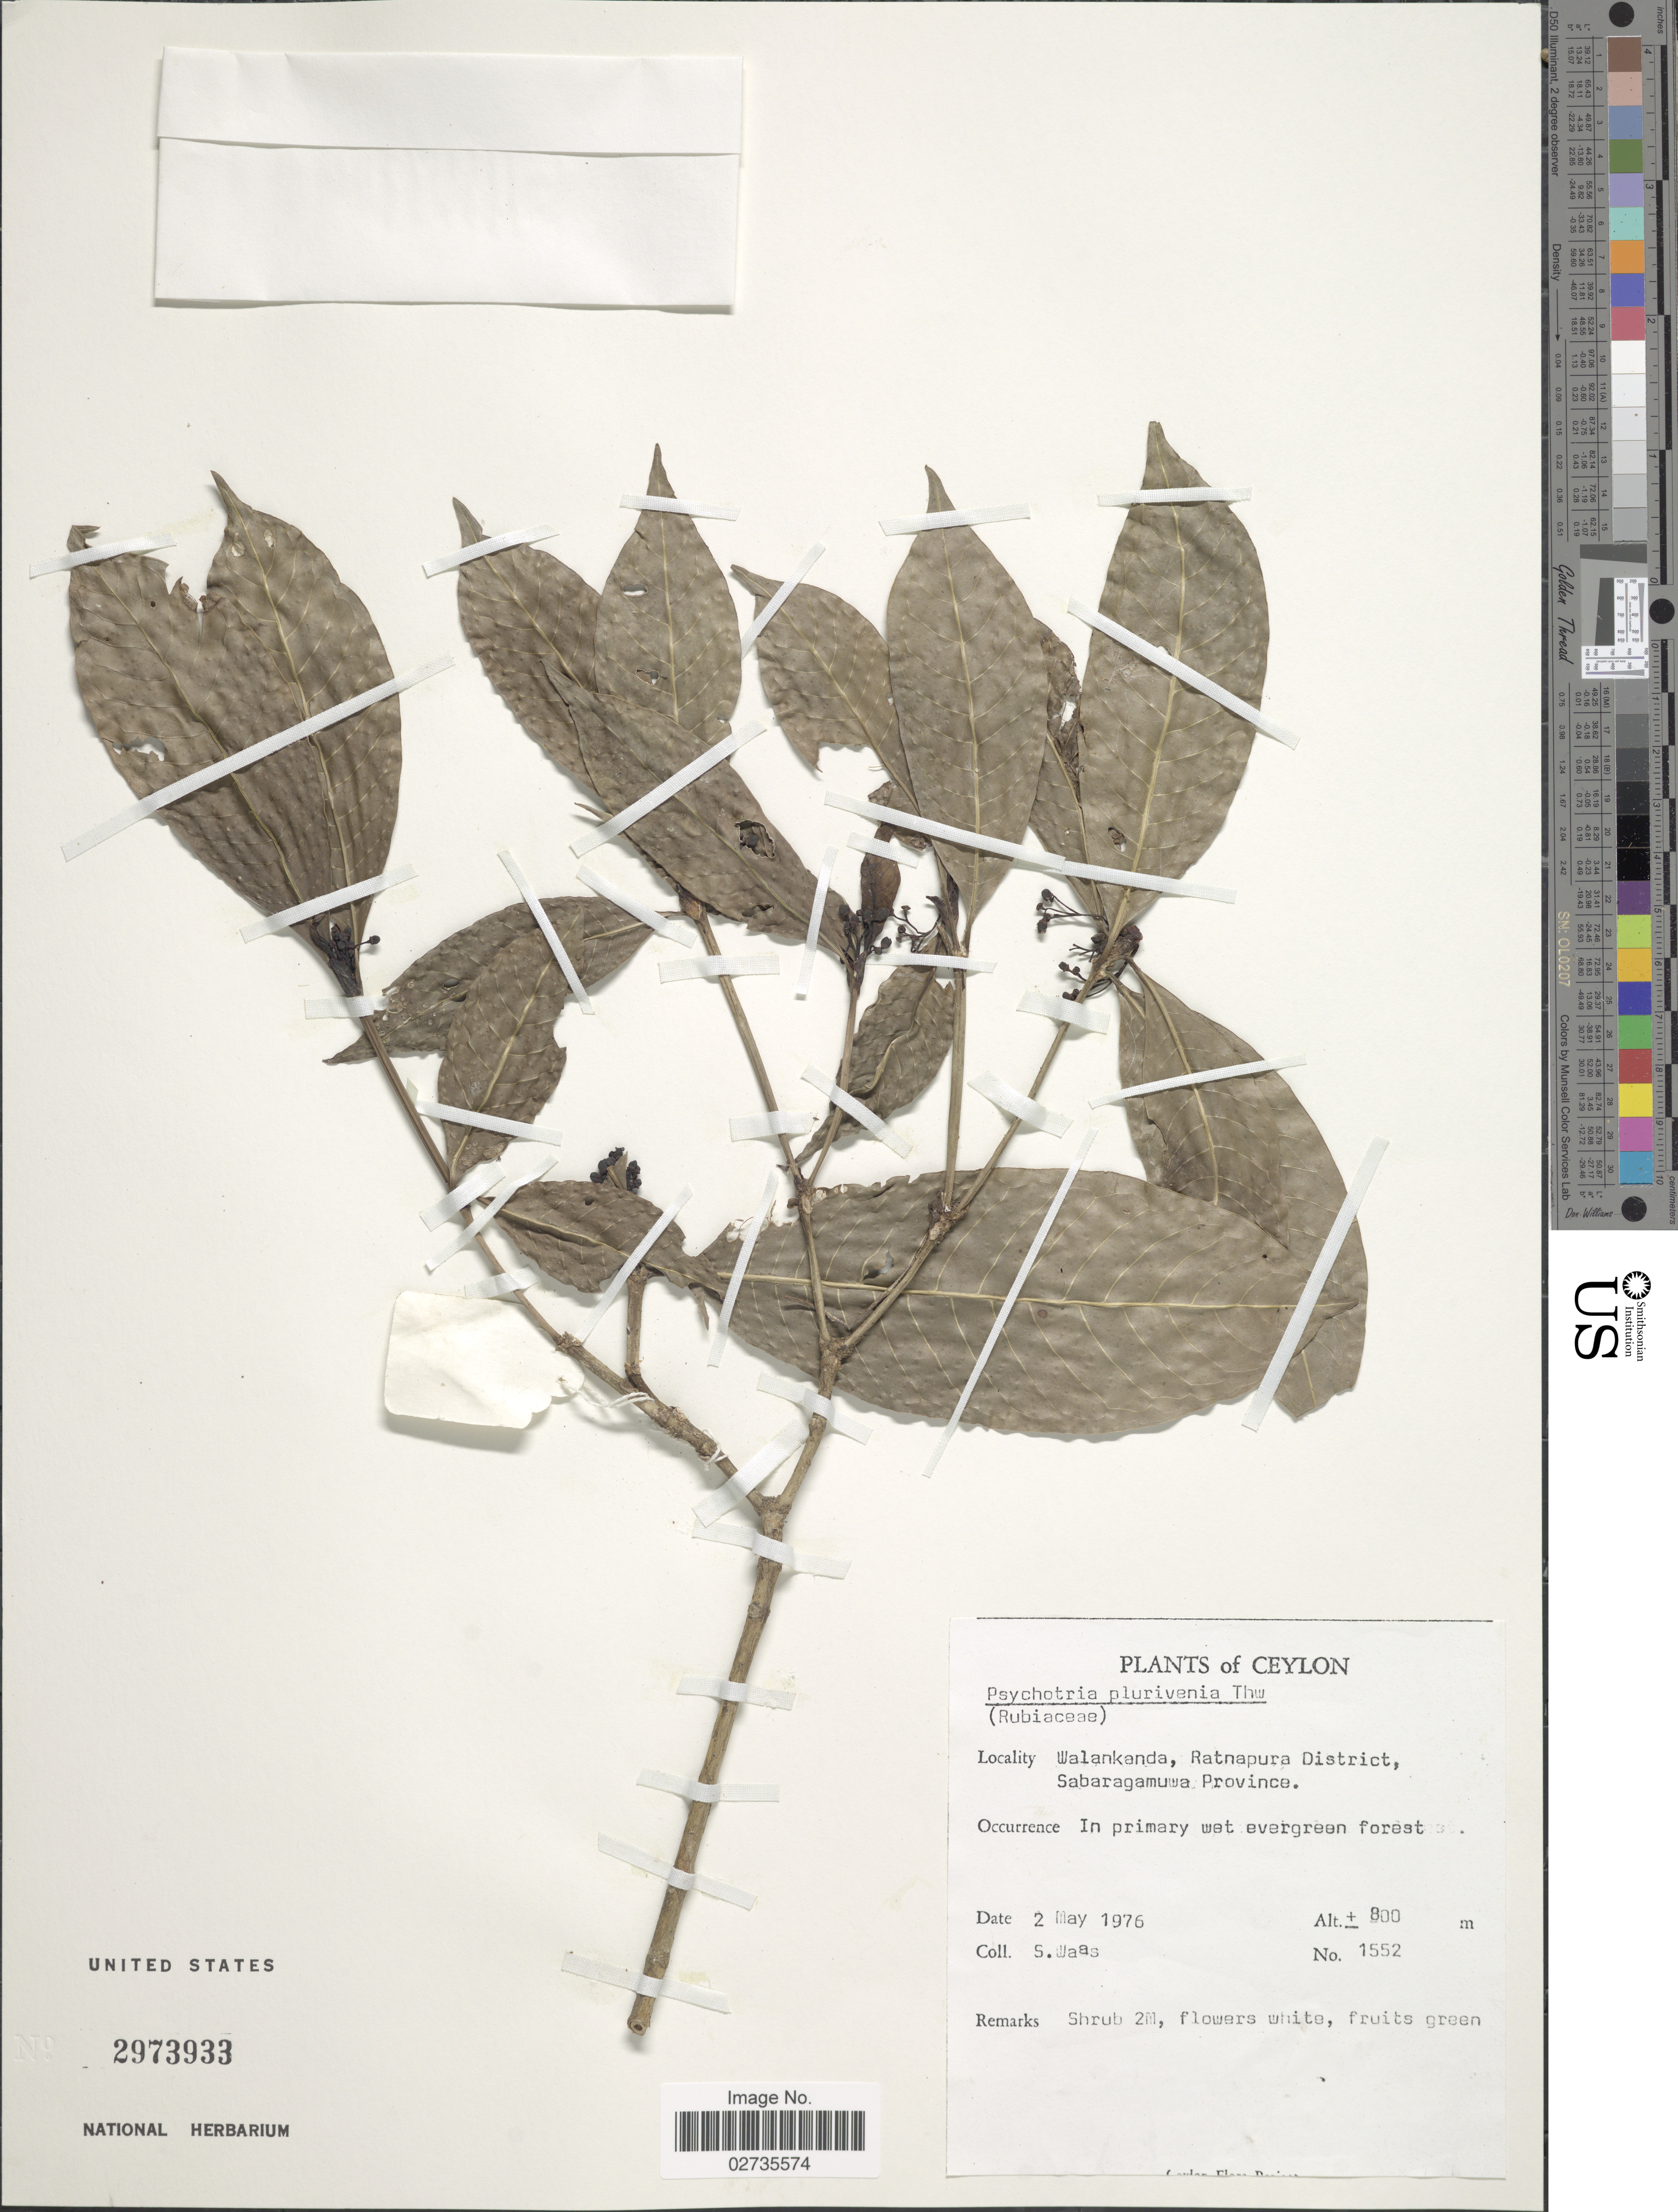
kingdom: Plantae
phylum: Tracheophyta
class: Magnoliopsida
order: Gentianales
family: Rubiaceae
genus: Psychotria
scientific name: Psychotria plurivenia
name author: Thwaites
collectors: S. Waas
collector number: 1552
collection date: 1976-05-02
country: Sri Lanka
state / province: Sabaragamuwa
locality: Ceylon. Walankanda, Rantapura District.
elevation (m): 800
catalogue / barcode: US 2973933